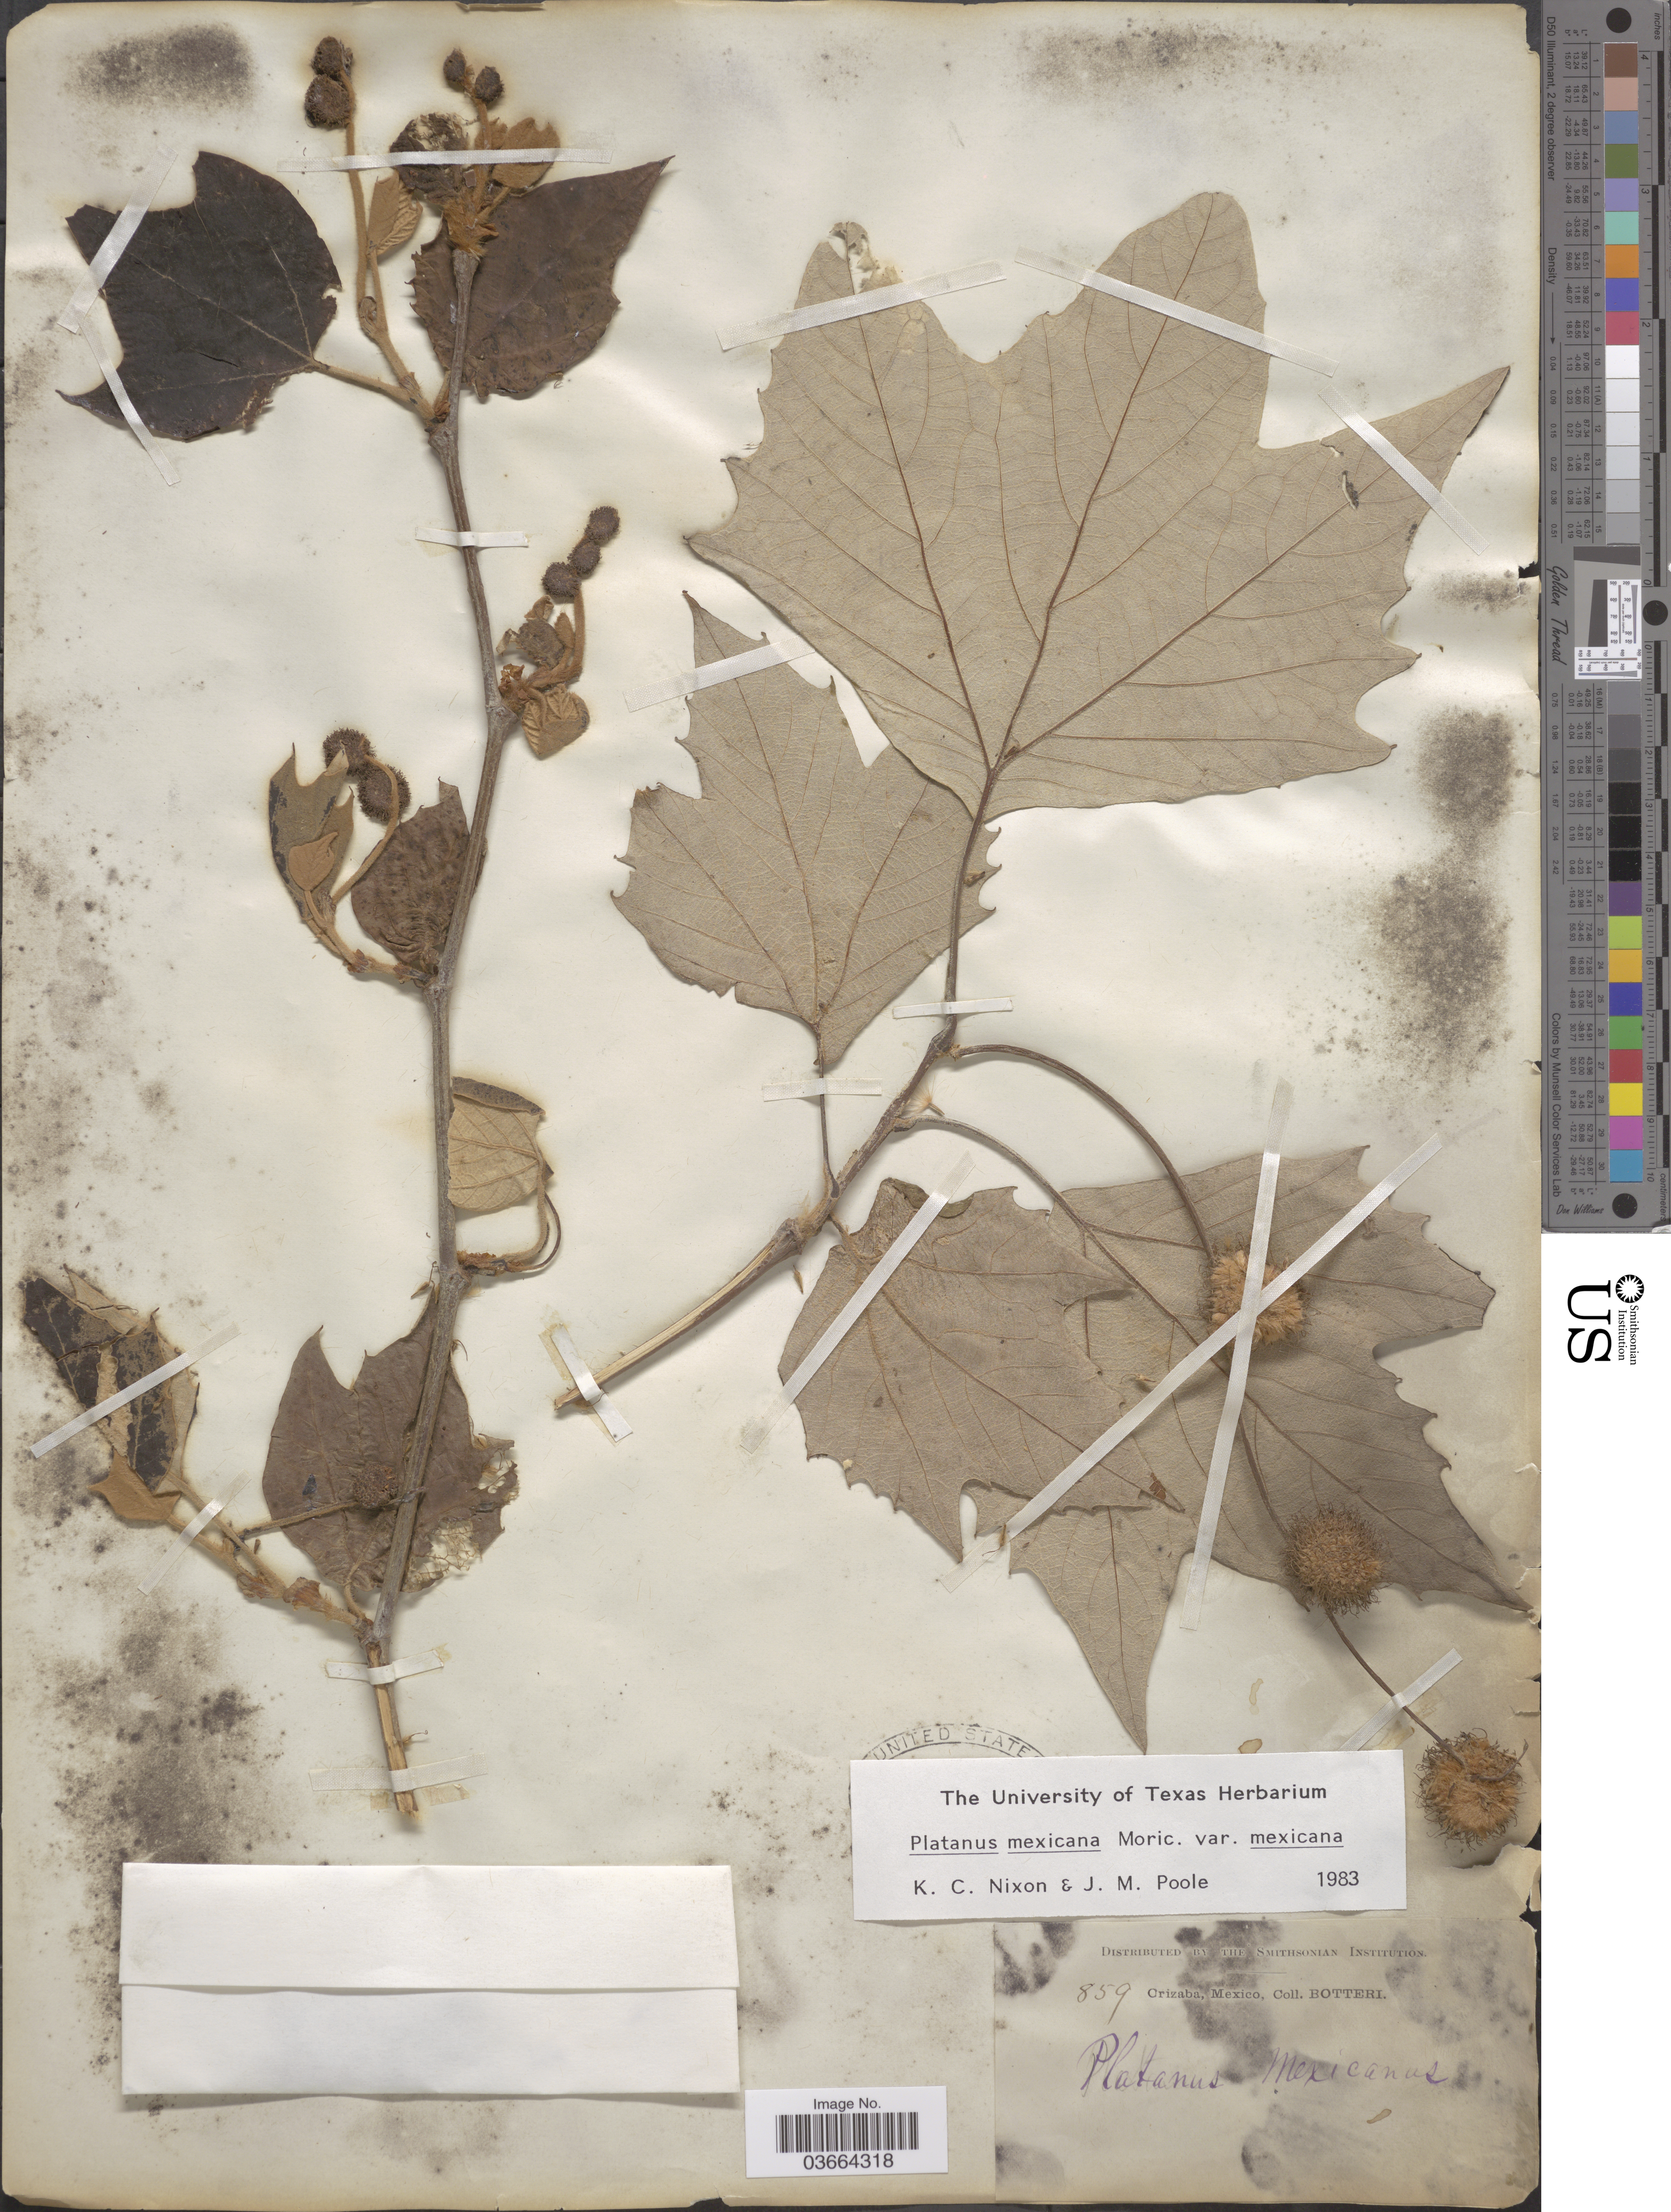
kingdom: Plantae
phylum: Tracheophyta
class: Magnoliopsida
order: Proteales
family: Platanaceae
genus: Platanus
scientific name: Platanus mexicana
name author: Moric.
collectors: -. Botteri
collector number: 859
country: Mexico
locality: Orizaba.